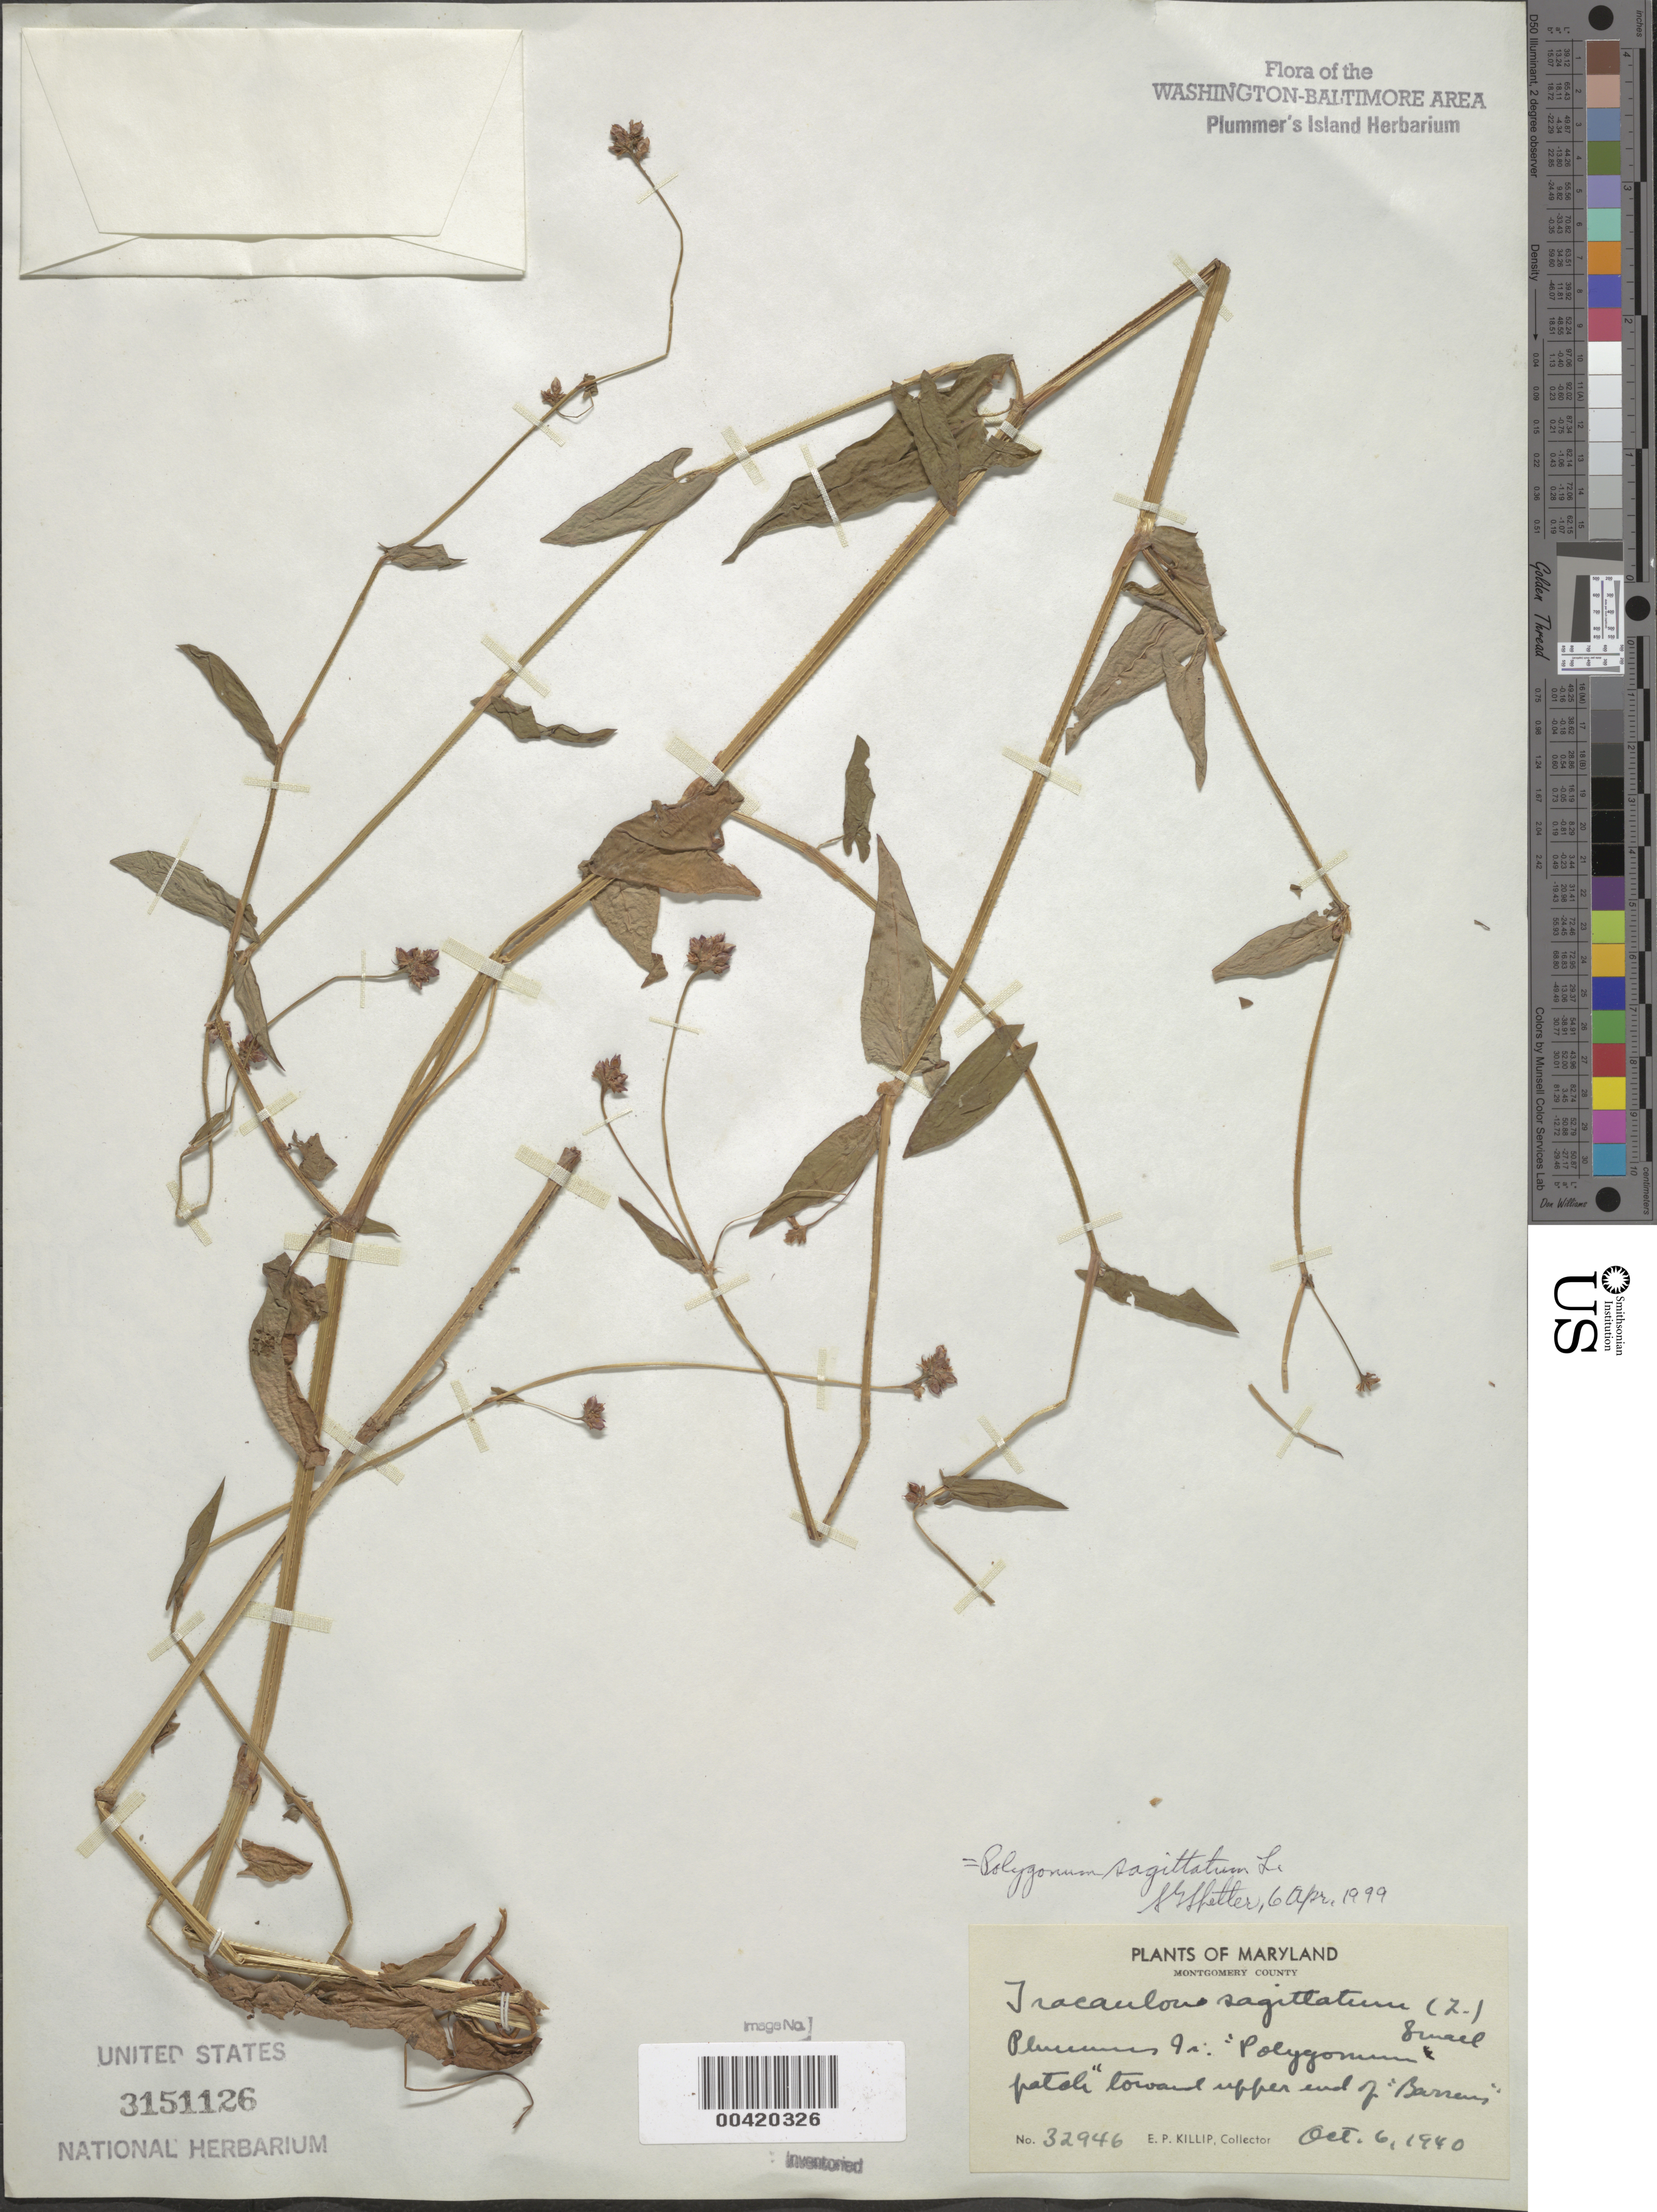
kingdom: Plantae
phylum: Tracheophyta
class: Magnoliopsida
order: Caryophyllales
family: Polygonaceae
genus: Persicaria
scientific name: Persicaria sagittata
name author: (L.) H. Gross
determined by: Atha, D. E.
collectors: E. P. Killip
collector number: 32946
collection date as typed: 06 Oct 1940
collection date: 1940-10-06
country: United States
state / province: Maryland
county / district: Montgomery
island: Plummers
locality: Plummer's Island; toward upper end of "barrens" C. & O. Canal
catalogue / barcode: US 3151126